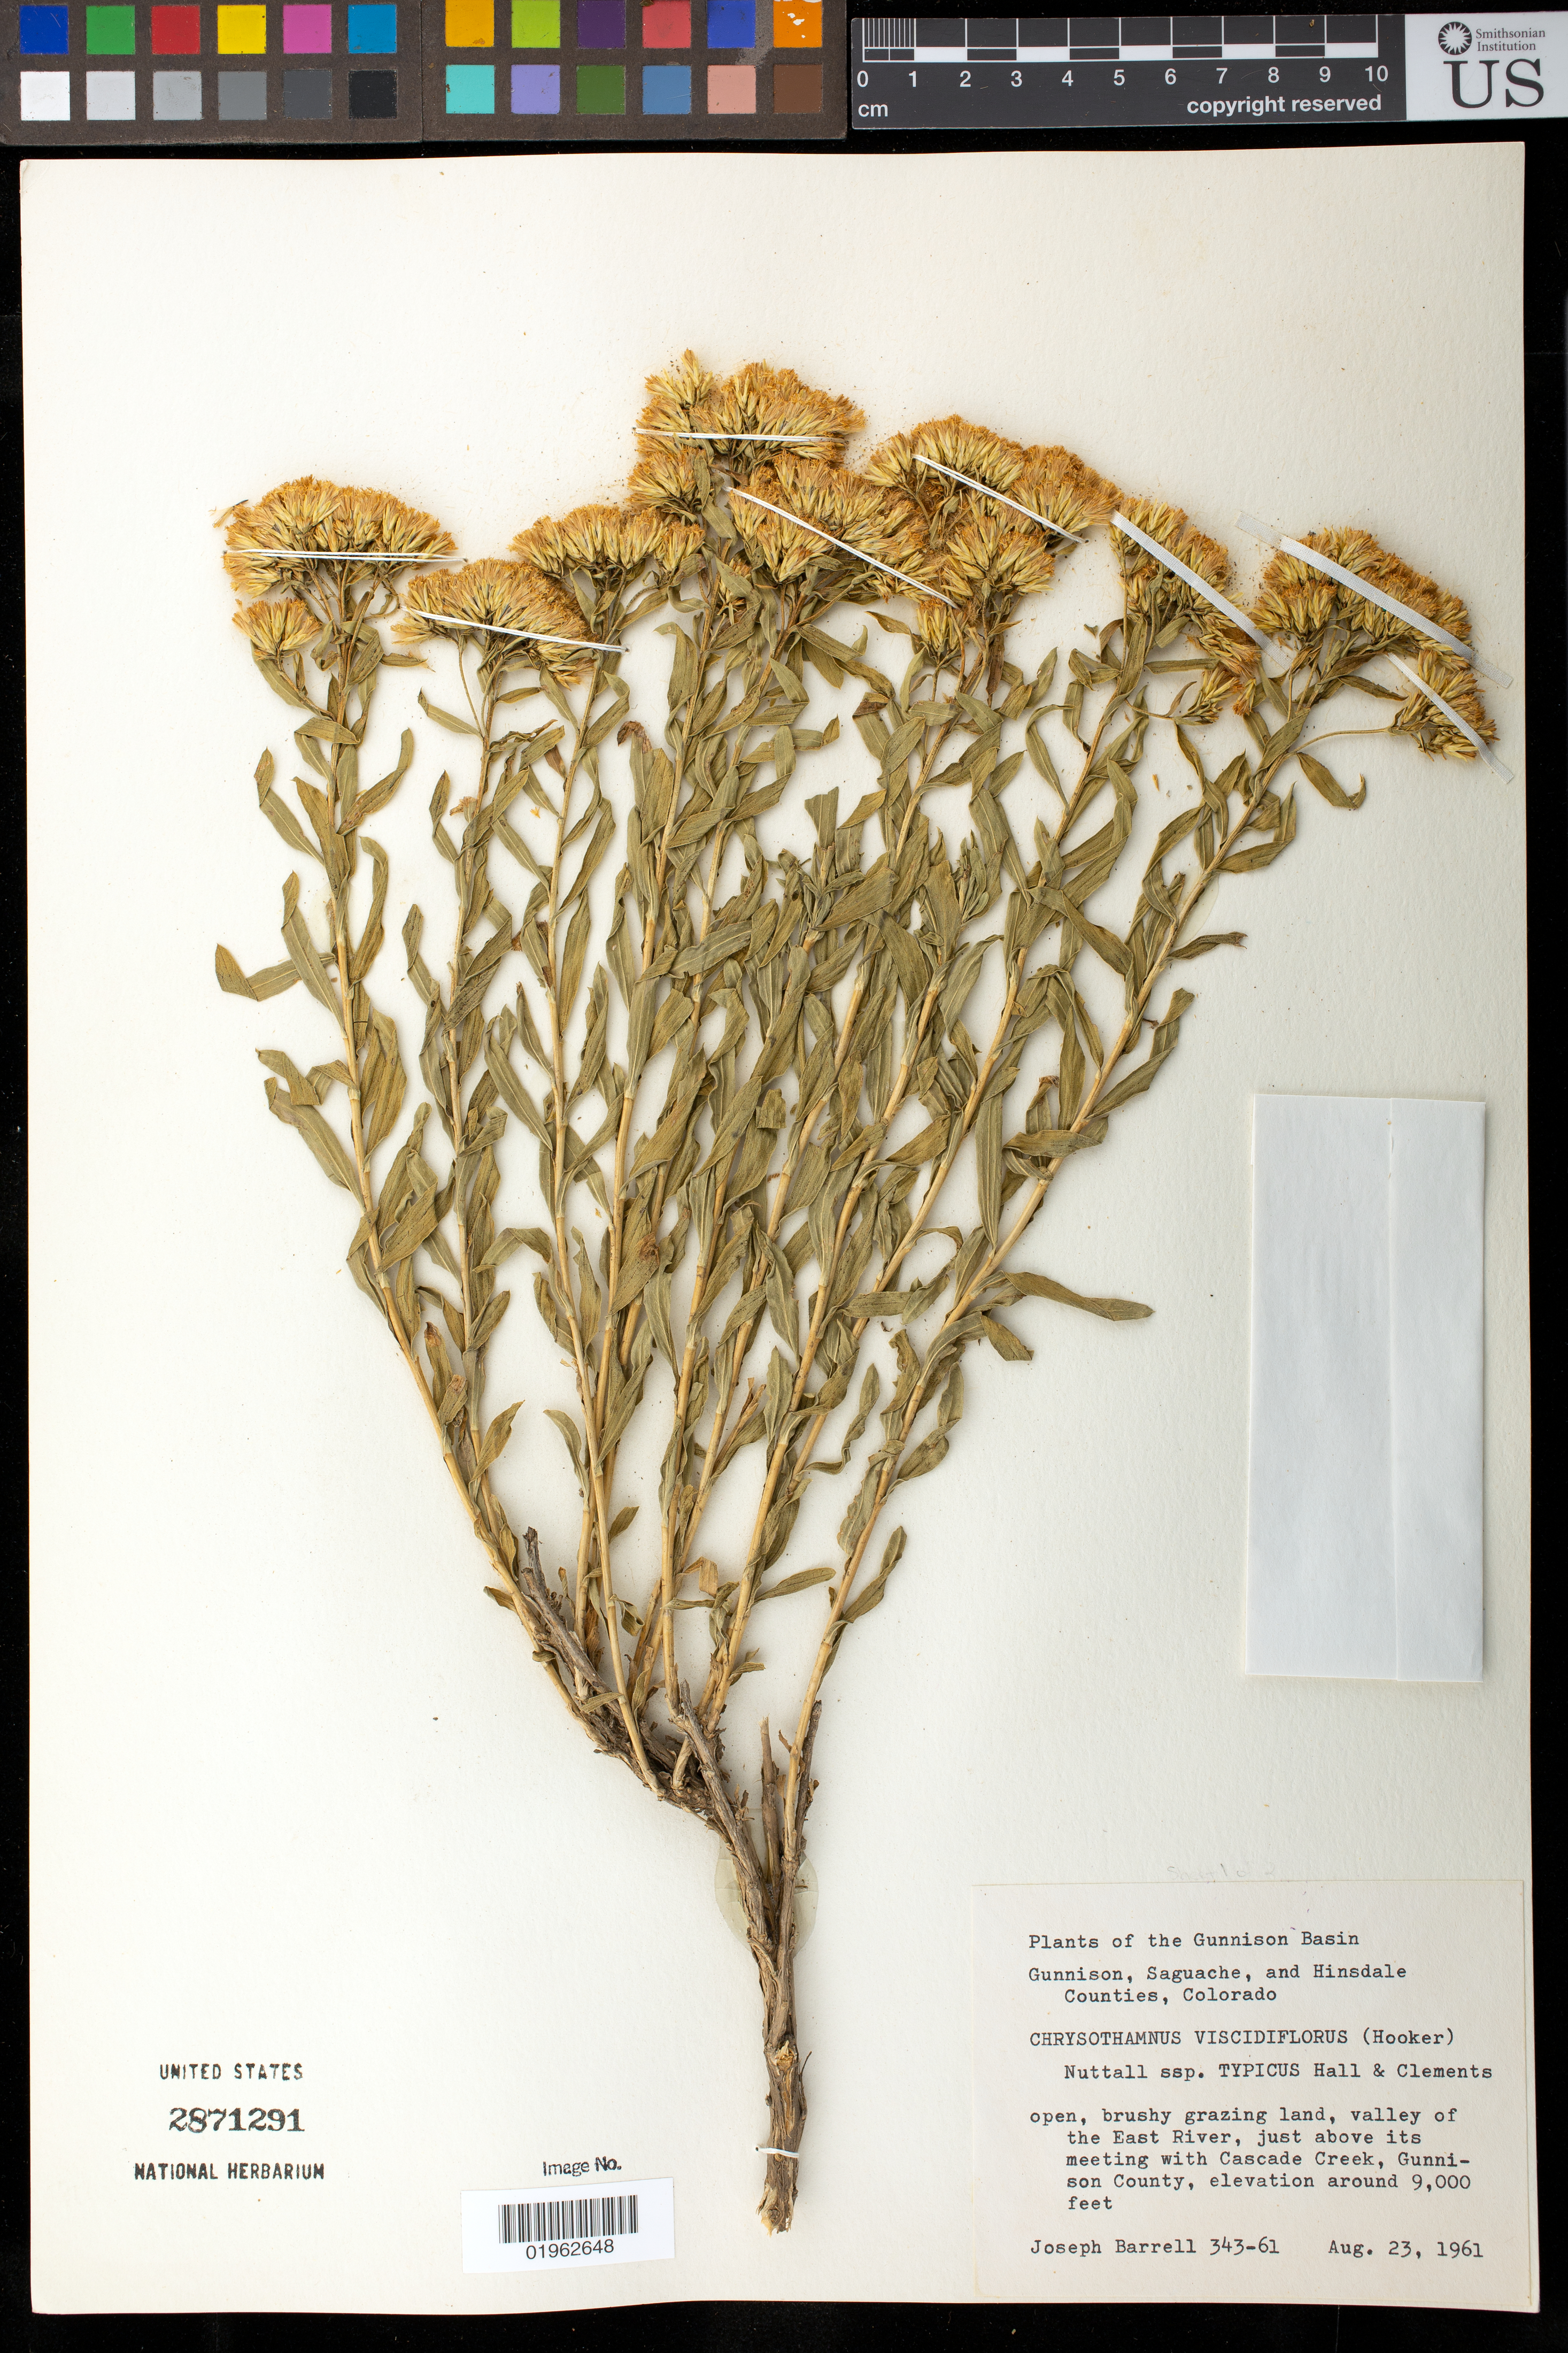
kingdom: Plantae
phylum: Tracheophyta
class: Magnoliopsida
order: Asterales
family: Asteraceae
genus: Chrysothamnus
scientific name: Chrysothamnus viscidiflorus subsp. typicus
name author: (Nutt.) H.M. Hall & Clem.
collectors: J. Barrell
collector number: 343-61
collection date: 1961-08-23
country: United States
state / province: Colorado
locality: Gunnison Basin, Gunnison, Saguache, and Hinsdale Counties, valley of the East River, just above its meeting with Cascade Creek, Gunnison County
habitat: open, brushy grazing land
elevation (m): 2743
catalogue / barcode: US 2871291